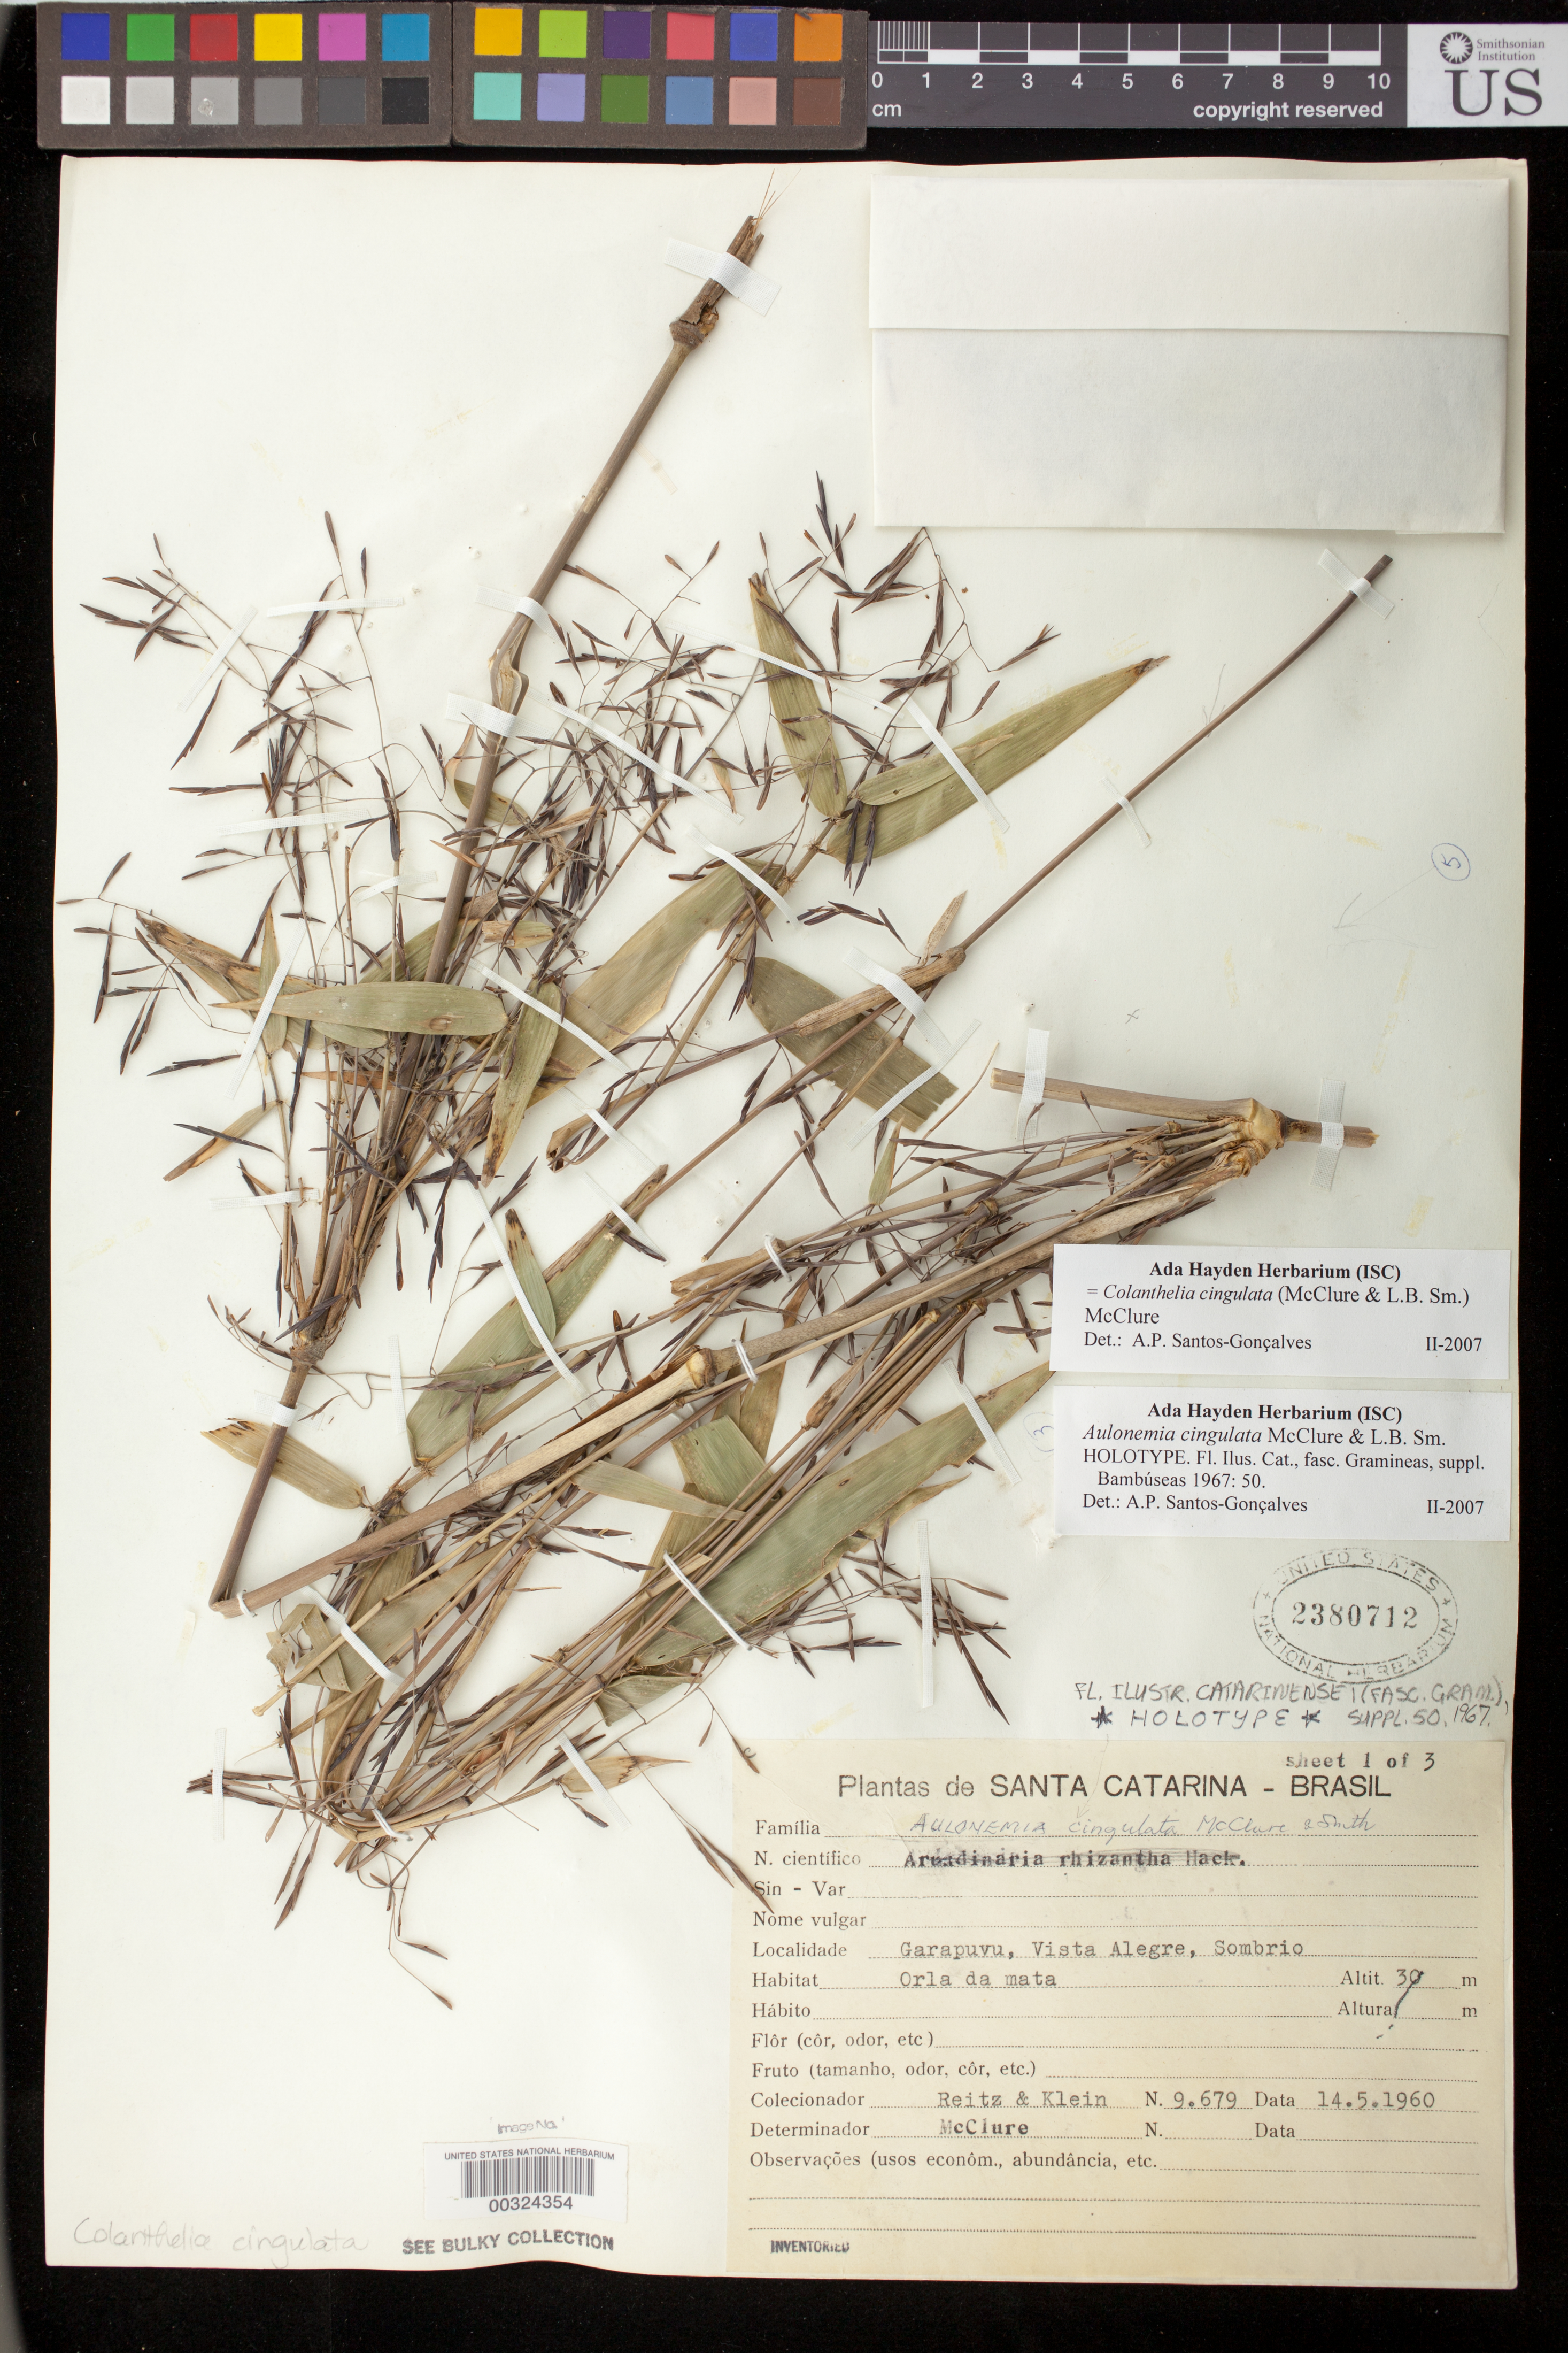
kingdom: Plantae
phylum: Tracheophyta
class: Liliopsida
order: Poales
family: Poaceae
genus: Aulonemia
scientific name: Aulonemia cingulata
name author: McClure & L.B. Sm.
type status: Holotype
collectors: R. Reitz & R. M. Klein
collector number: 9679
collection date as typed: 14.5.1960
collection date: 1960-05-14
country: Brazil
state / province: Santa Catarina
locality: Garapuvu, Vista Alegre, Sombrio.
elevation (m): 30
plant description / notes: Protologue explicitly cites (only) USNH 2380712 as holotype. 3 US sheets (USNH 2380712, 2380713, 2380714) are cross-labeled as "sheet 1 of 3", "sheet 2 of 3", and "sheet 3 of 3", respectively (with complete label data only on sheet 1), and are to be regarded as 3 parts of a single specimen (holotype) regardless of annotations to the contrary.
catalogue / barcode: US 2380712